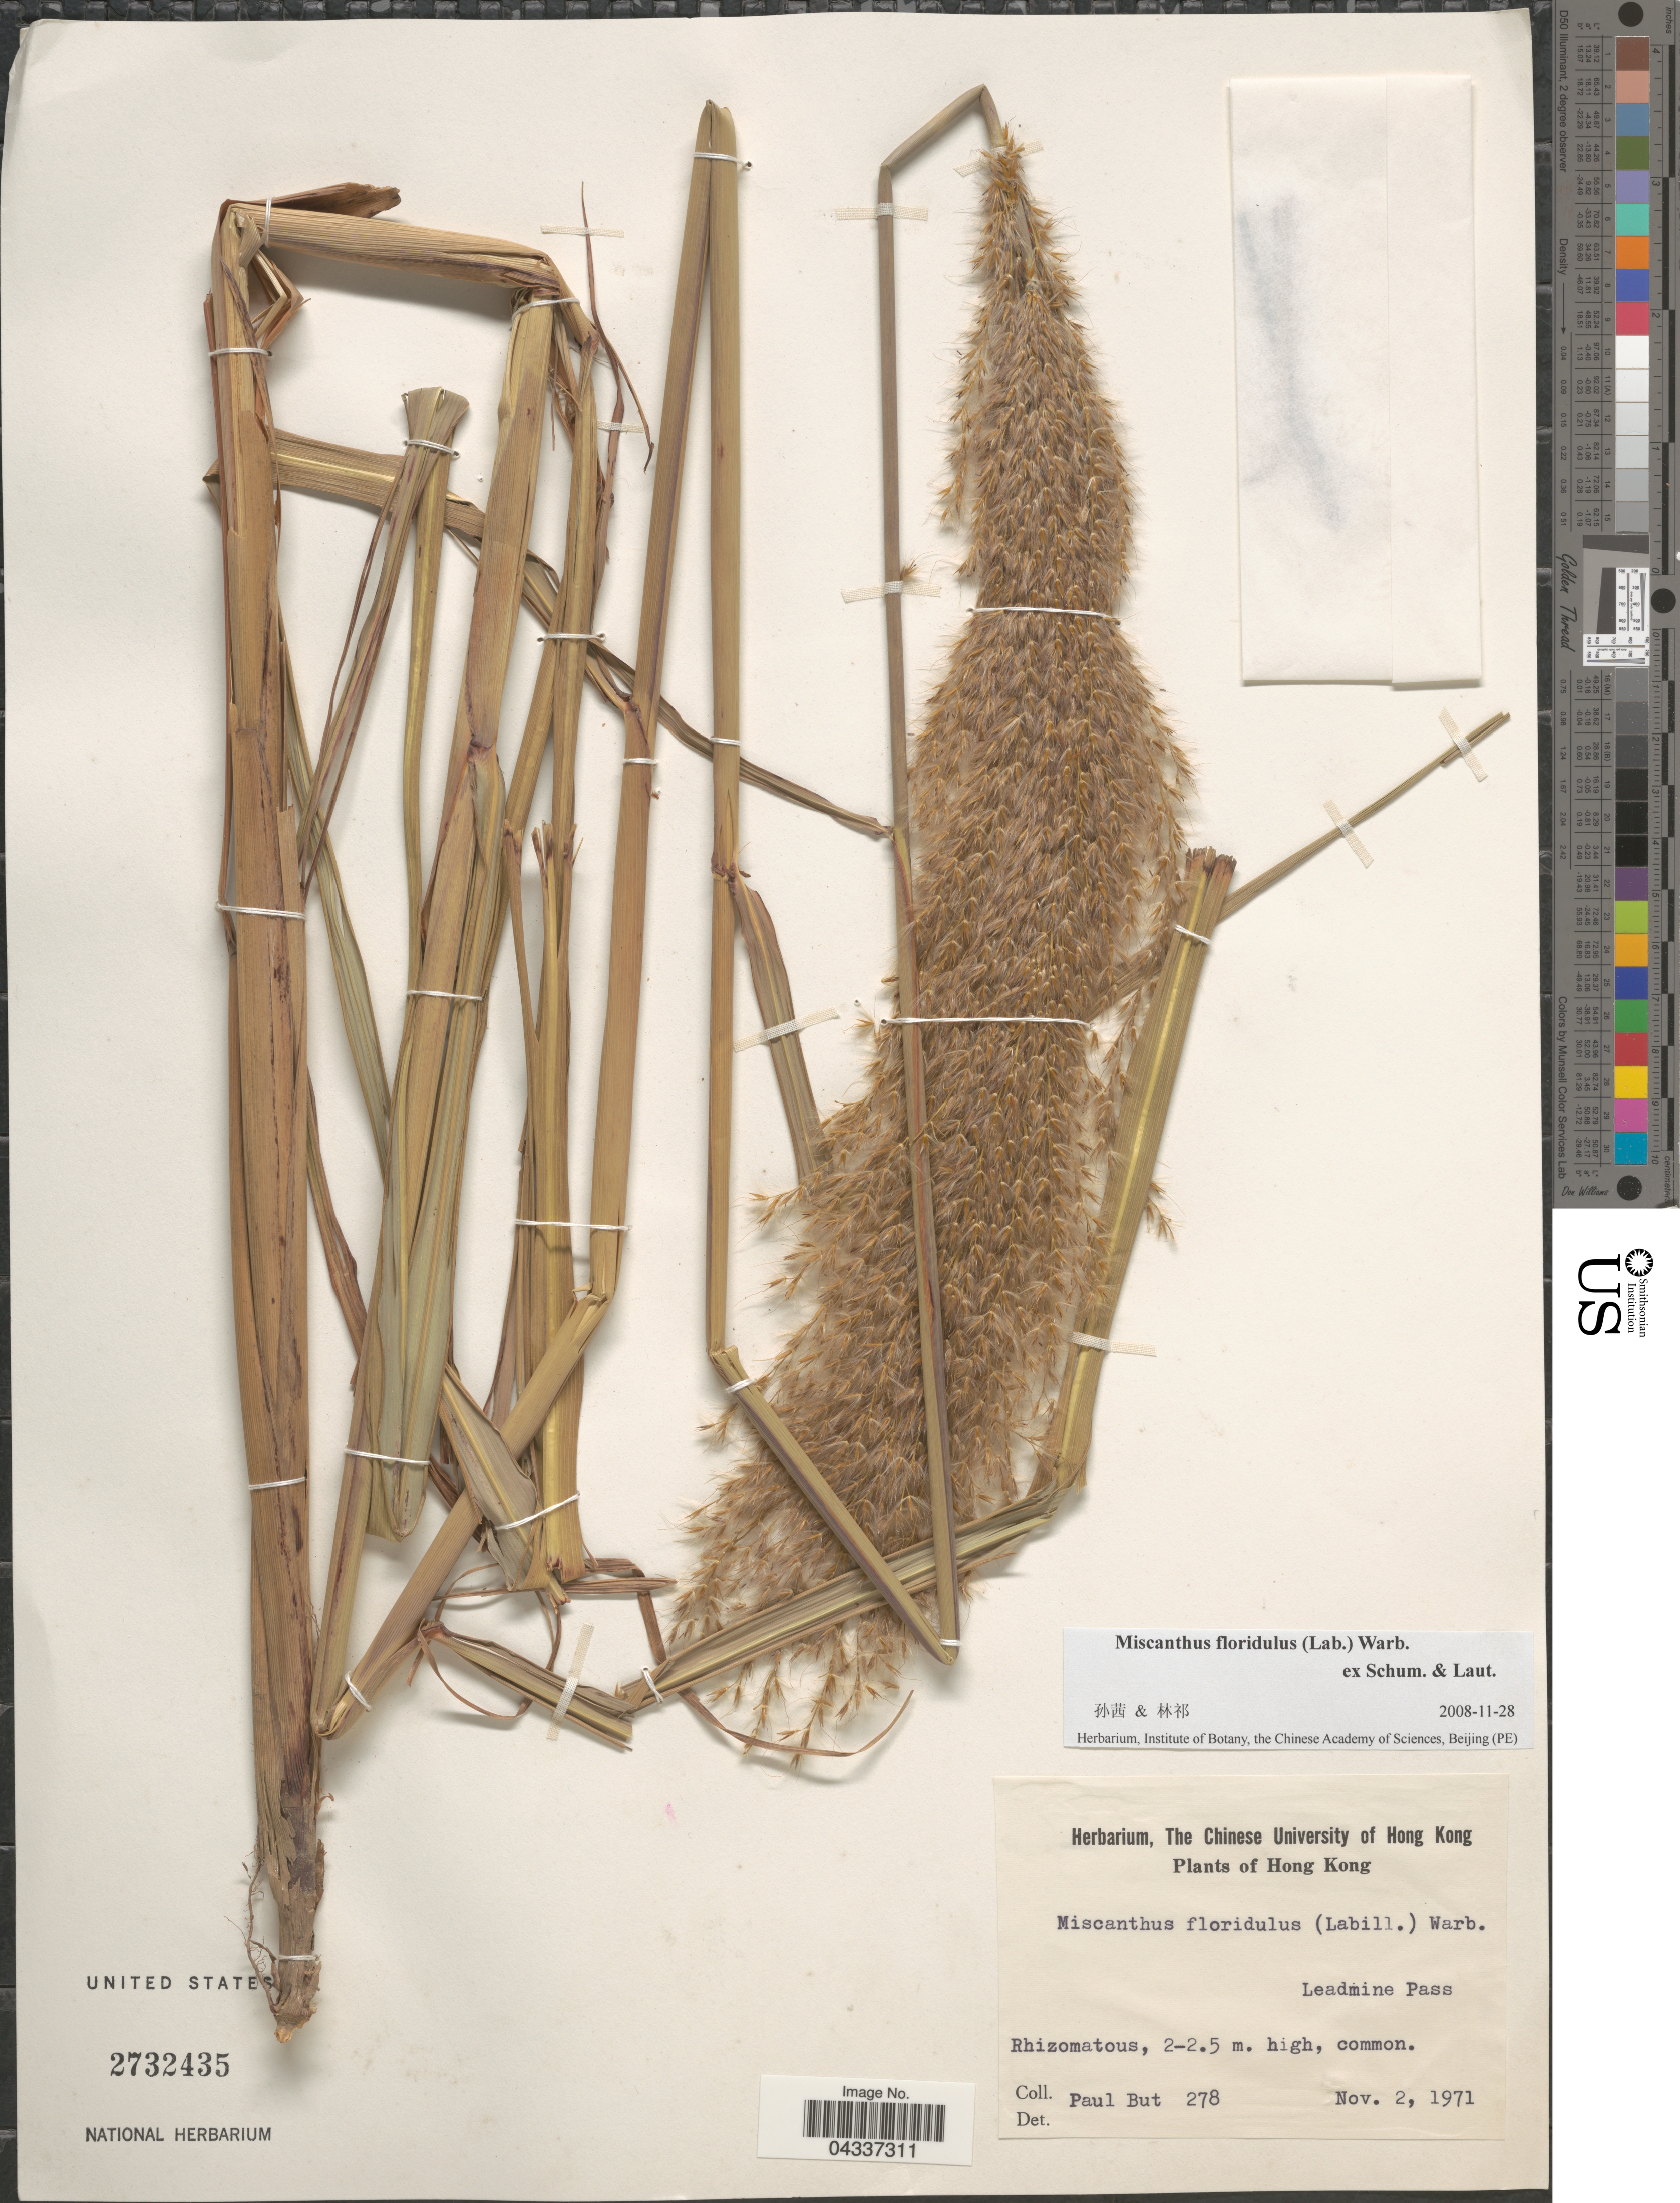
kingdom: Plantae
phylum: Tracheophyta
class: Liliopsida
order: Poales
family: Poaceae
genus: Miscanthus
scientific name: Miscanthus floridulus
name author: (Labill.) Warb.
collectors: P. But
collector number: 278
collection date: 1971-11-02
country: China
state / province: Hong Kong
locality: Leadmine Pass.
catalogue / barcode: US 2732435